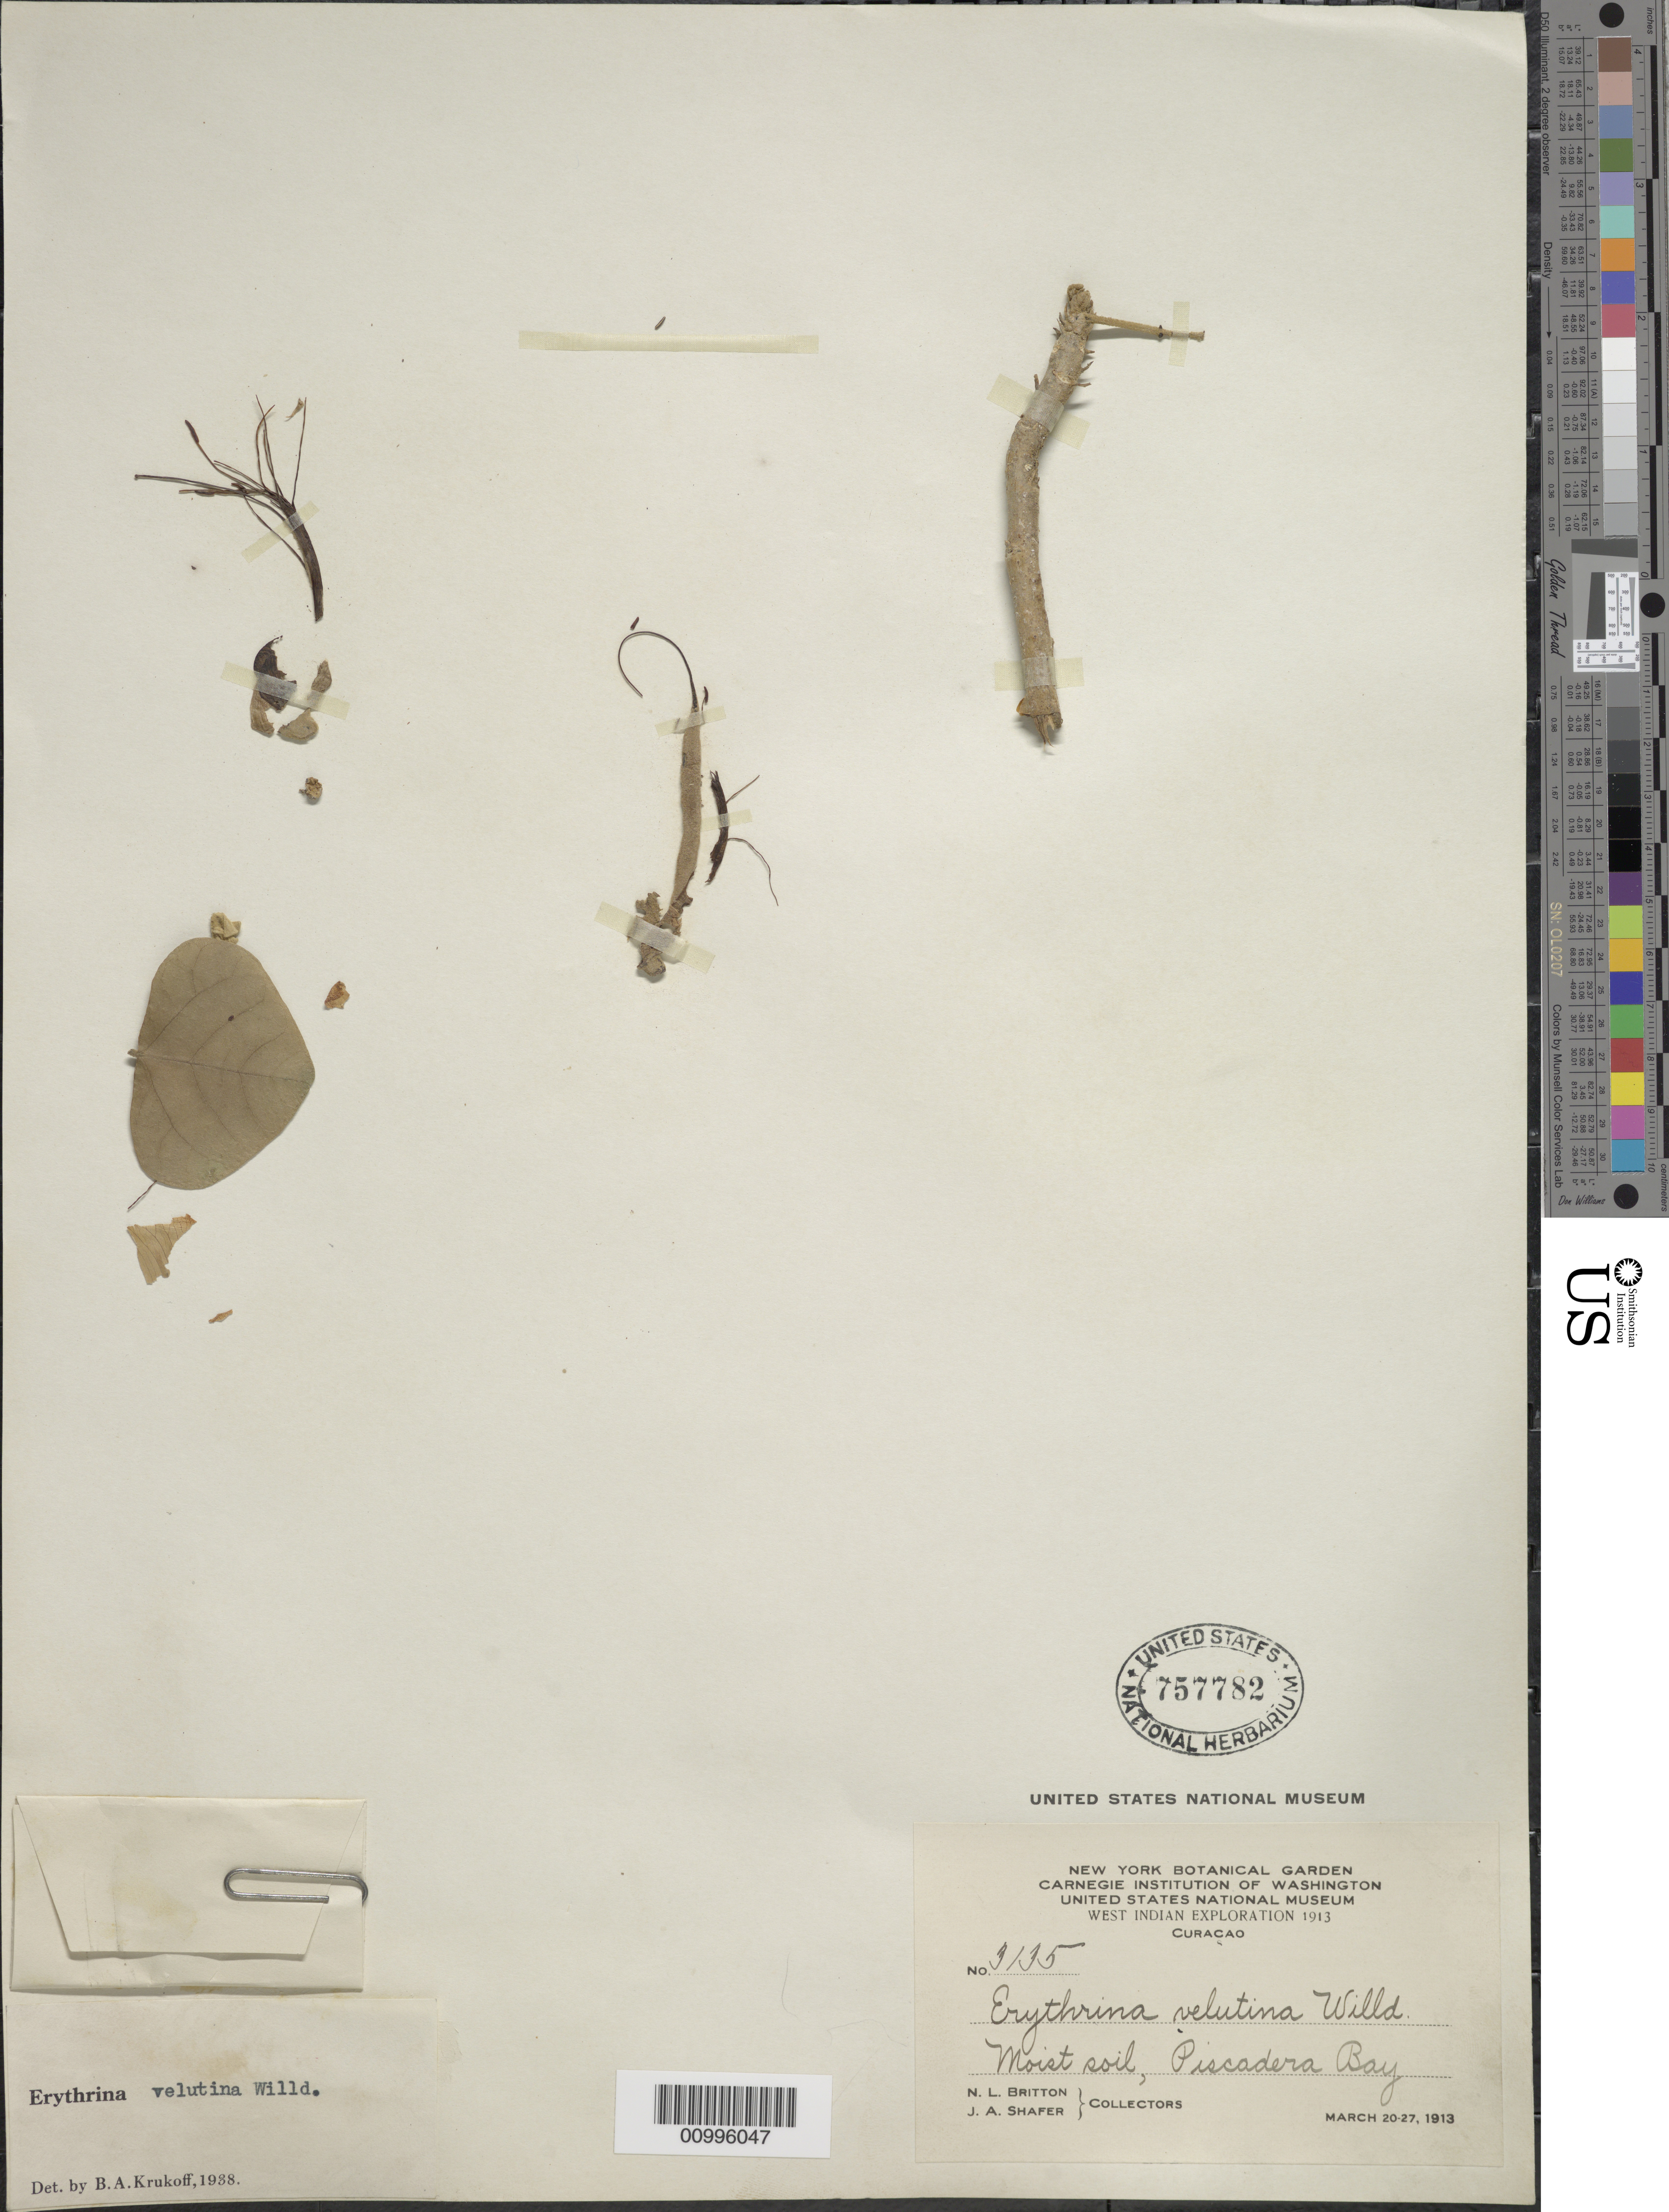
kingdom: Plantae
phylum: Tracheophyta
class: Magnoliopsida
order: Fabales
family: Fabaceae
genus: Erythrina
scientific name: Erythrina velutina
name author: Willd.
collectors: N. Britton & J. A. Shafer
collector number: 3135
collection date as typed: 20 Mar 1913 to 27 Mar 1913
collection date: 1913-03-20/1913-03-27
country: Curaçao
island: Curaçao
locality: Moist soil, Piscadera Bay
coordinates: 0 N, 0 E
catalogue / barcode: US 757782